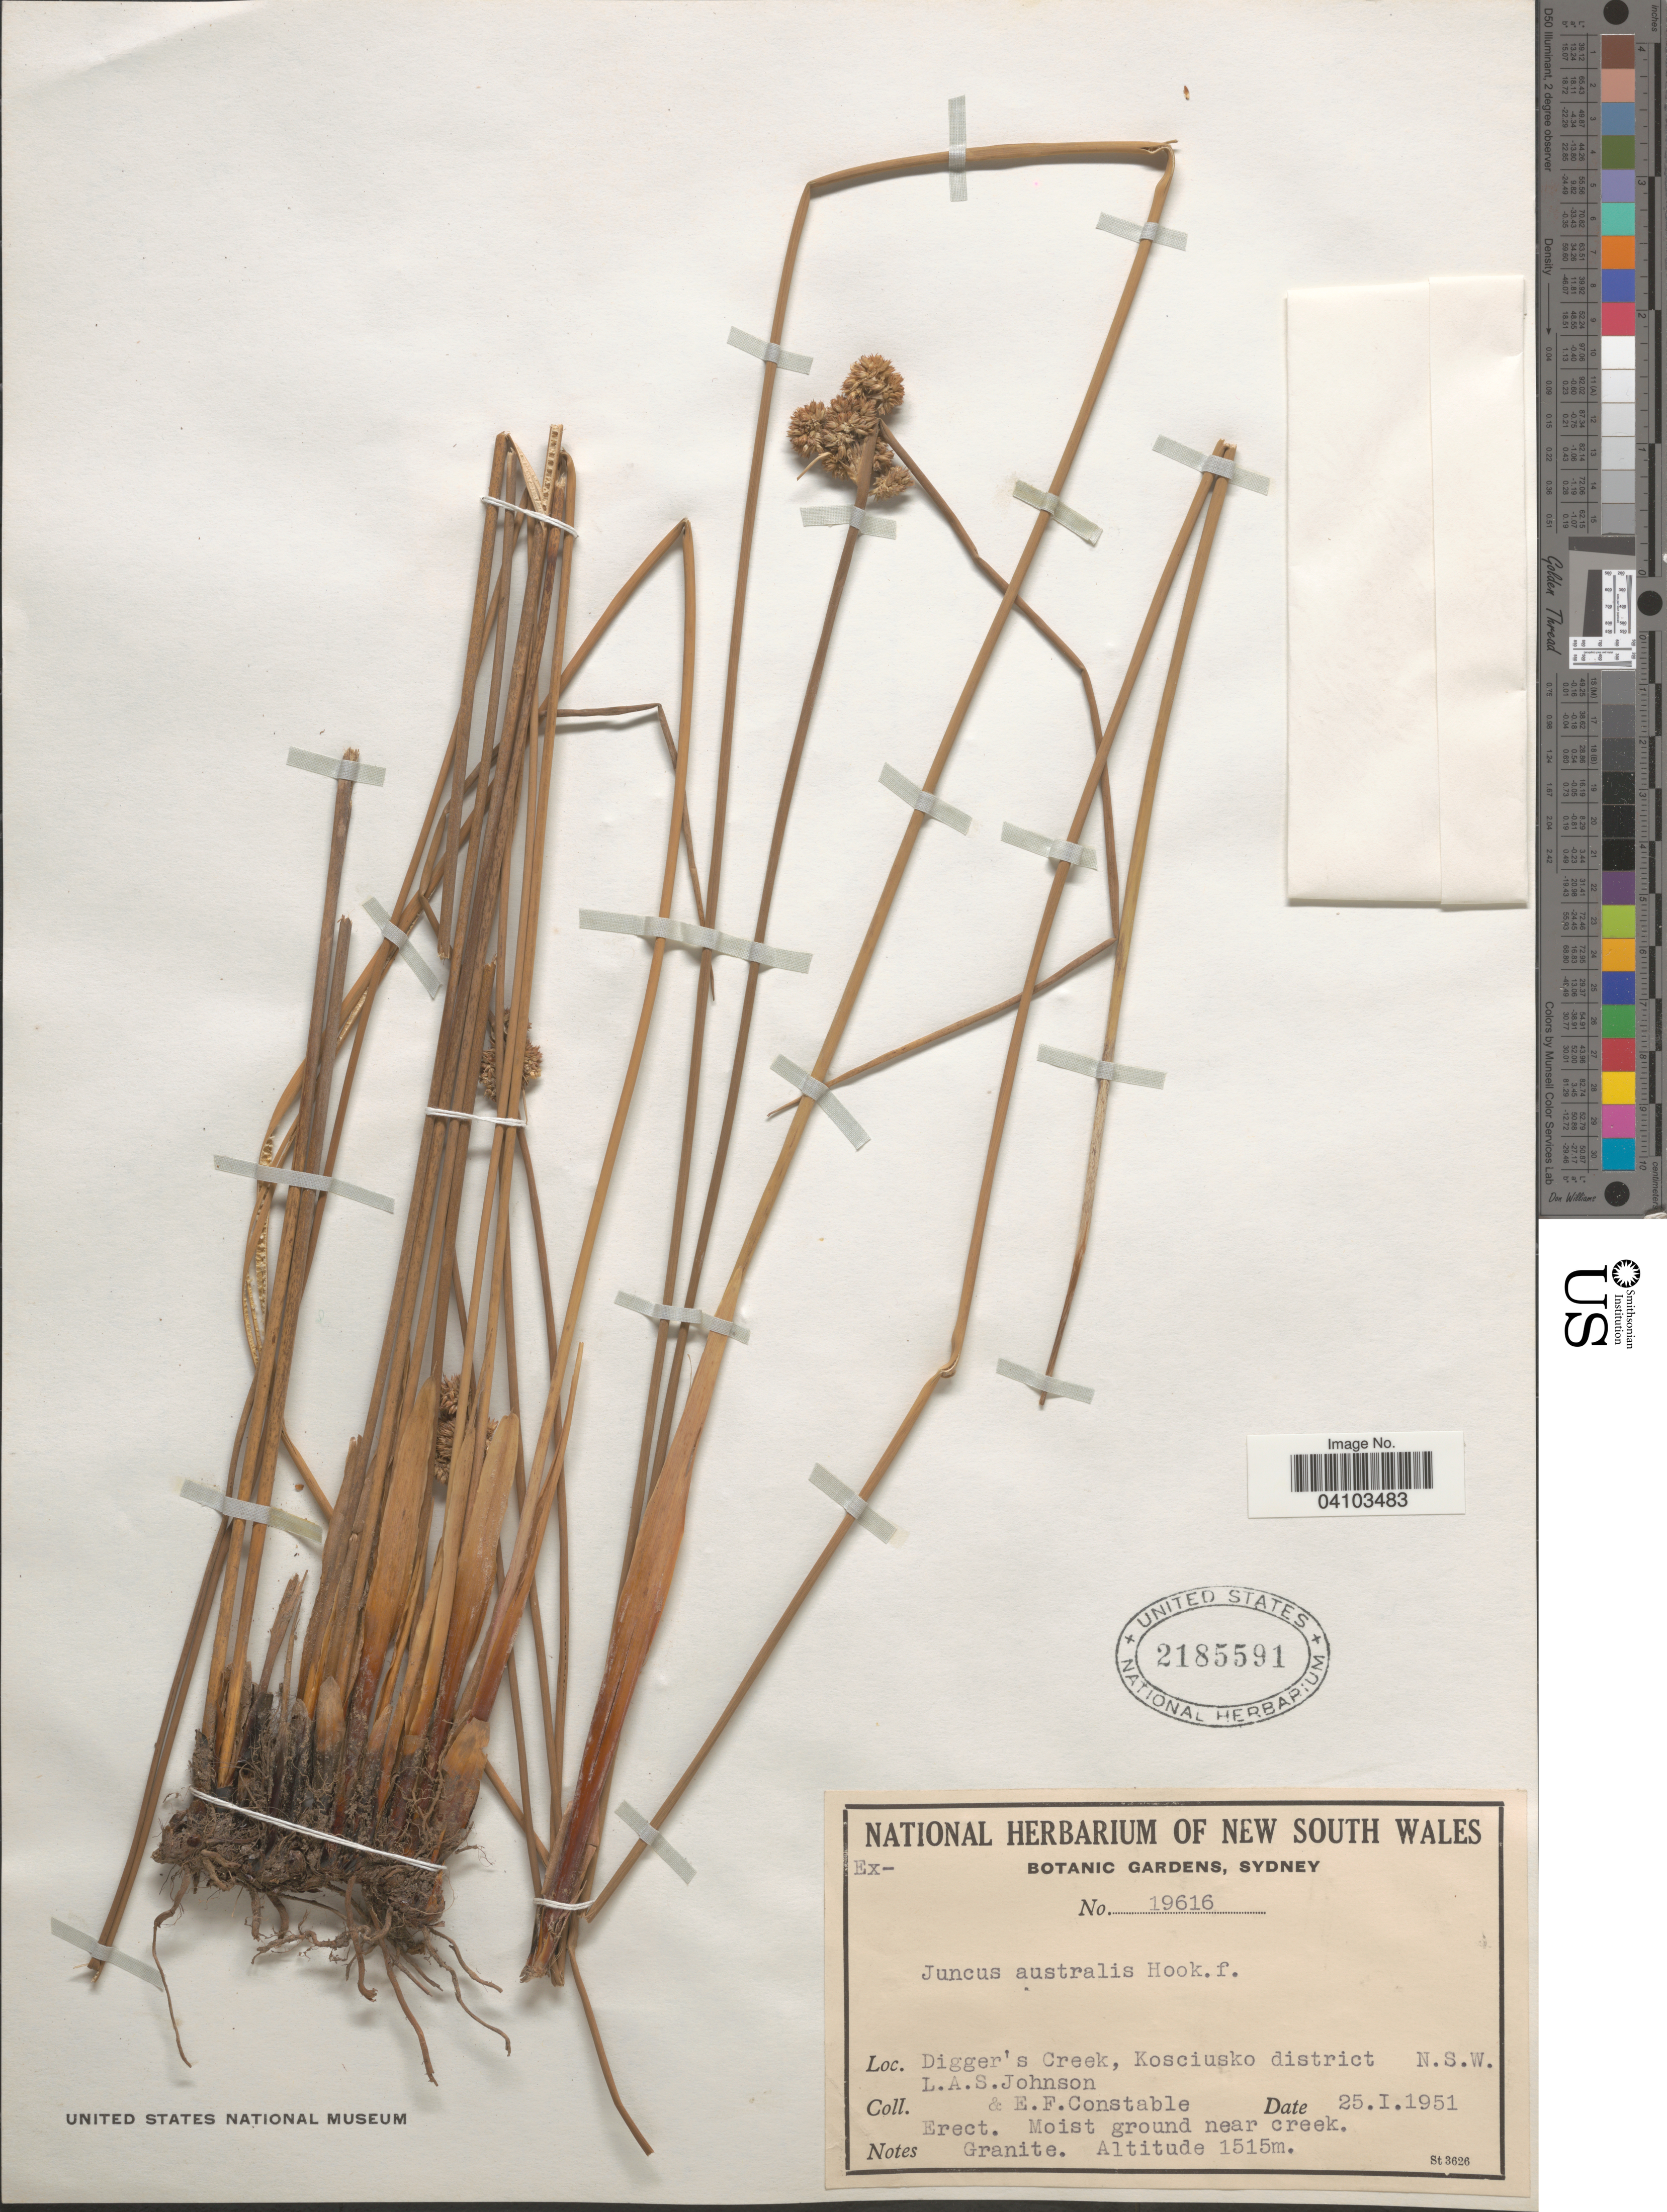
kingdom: Plantae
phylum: Tracheophyta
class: Liliopsida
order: Poales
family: Juncaceae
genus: Juncus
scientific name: Juncus australis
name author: Hook. f.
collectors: L. A. S. Johnson & E. F. Constable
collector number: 19616?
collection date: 1951-01-25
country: Australia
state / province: New South Wales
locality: Digger's Creek, Kosciusko district.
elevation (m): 1515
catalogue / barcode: US 2185591